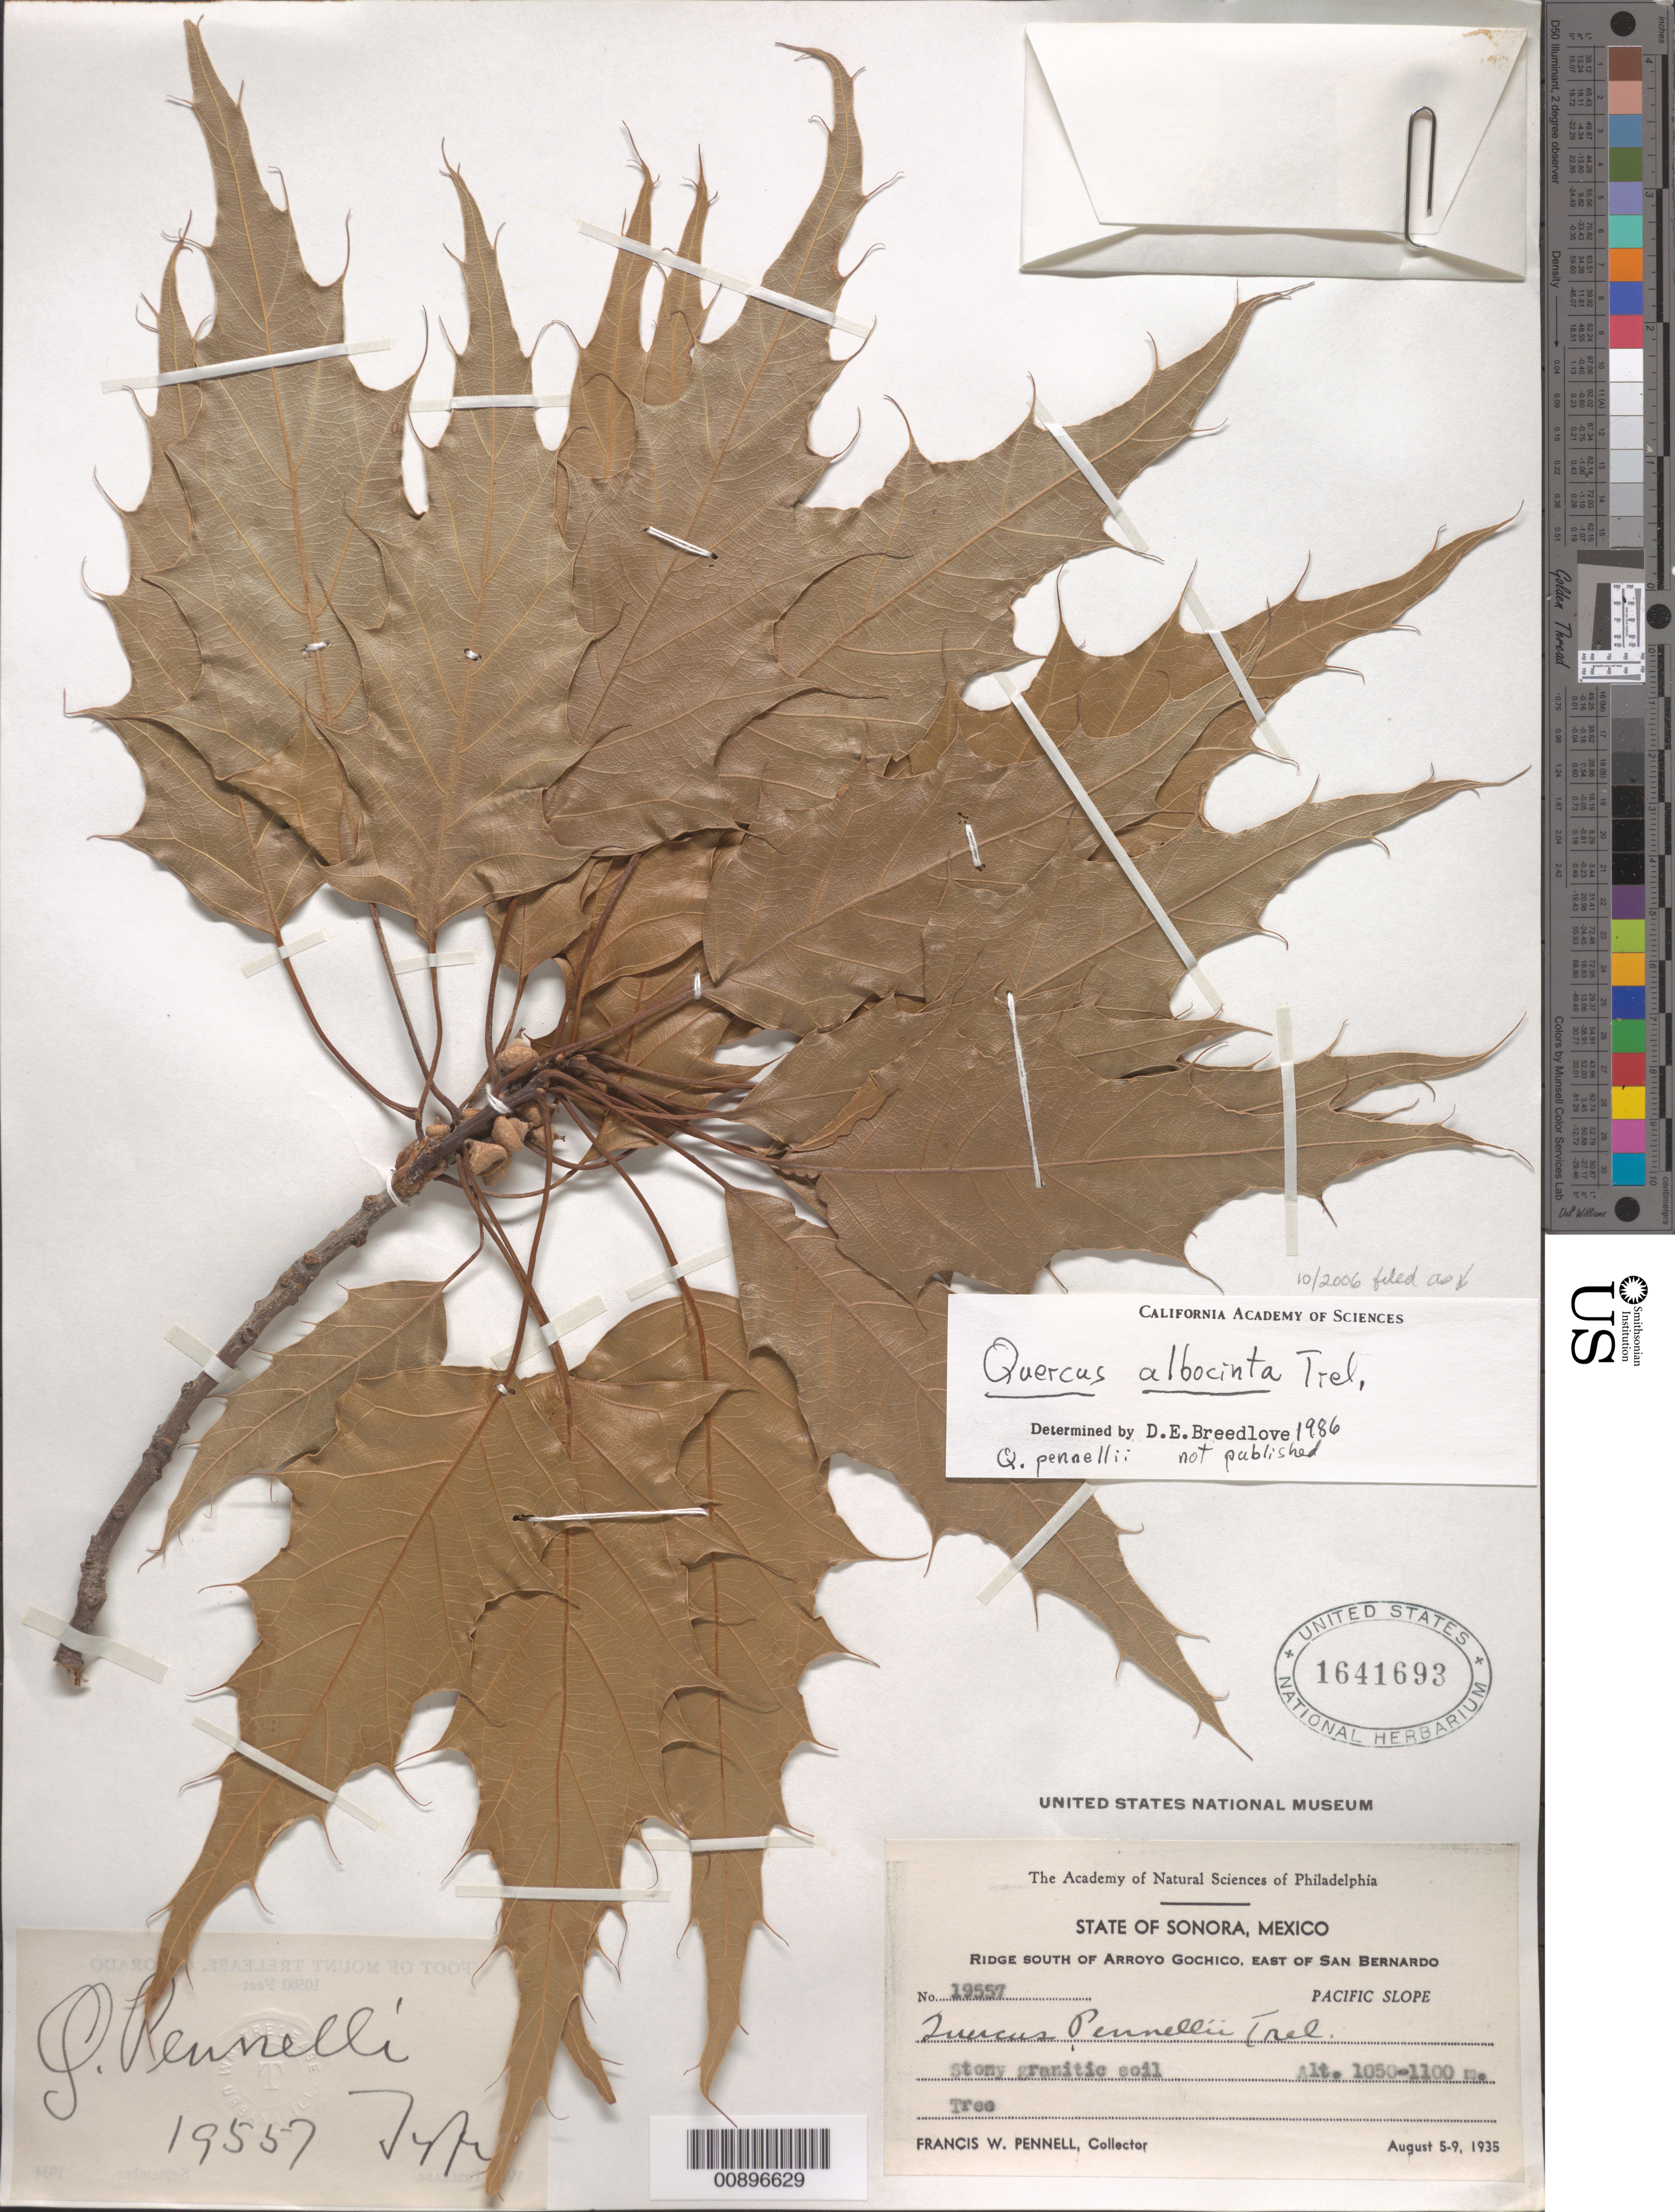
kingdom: Plantae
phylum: Tracheophyta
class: Magnoliopsida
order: Fagales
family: Fagaceae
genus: Quercus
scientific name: Quercus albocincta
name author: Trel.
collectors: F. W. Pennell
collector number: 19557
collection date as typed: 05 Aug 1935 to 09 Aug 1935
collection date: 1935-08-05/1935-08-09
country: Mexico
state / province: Sonora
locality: Ridge south of Arroyo Gochico, east of San Bernardo. Pacific slope.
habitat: Stony granitic soil.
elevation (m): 1100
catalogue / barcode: US 1641693